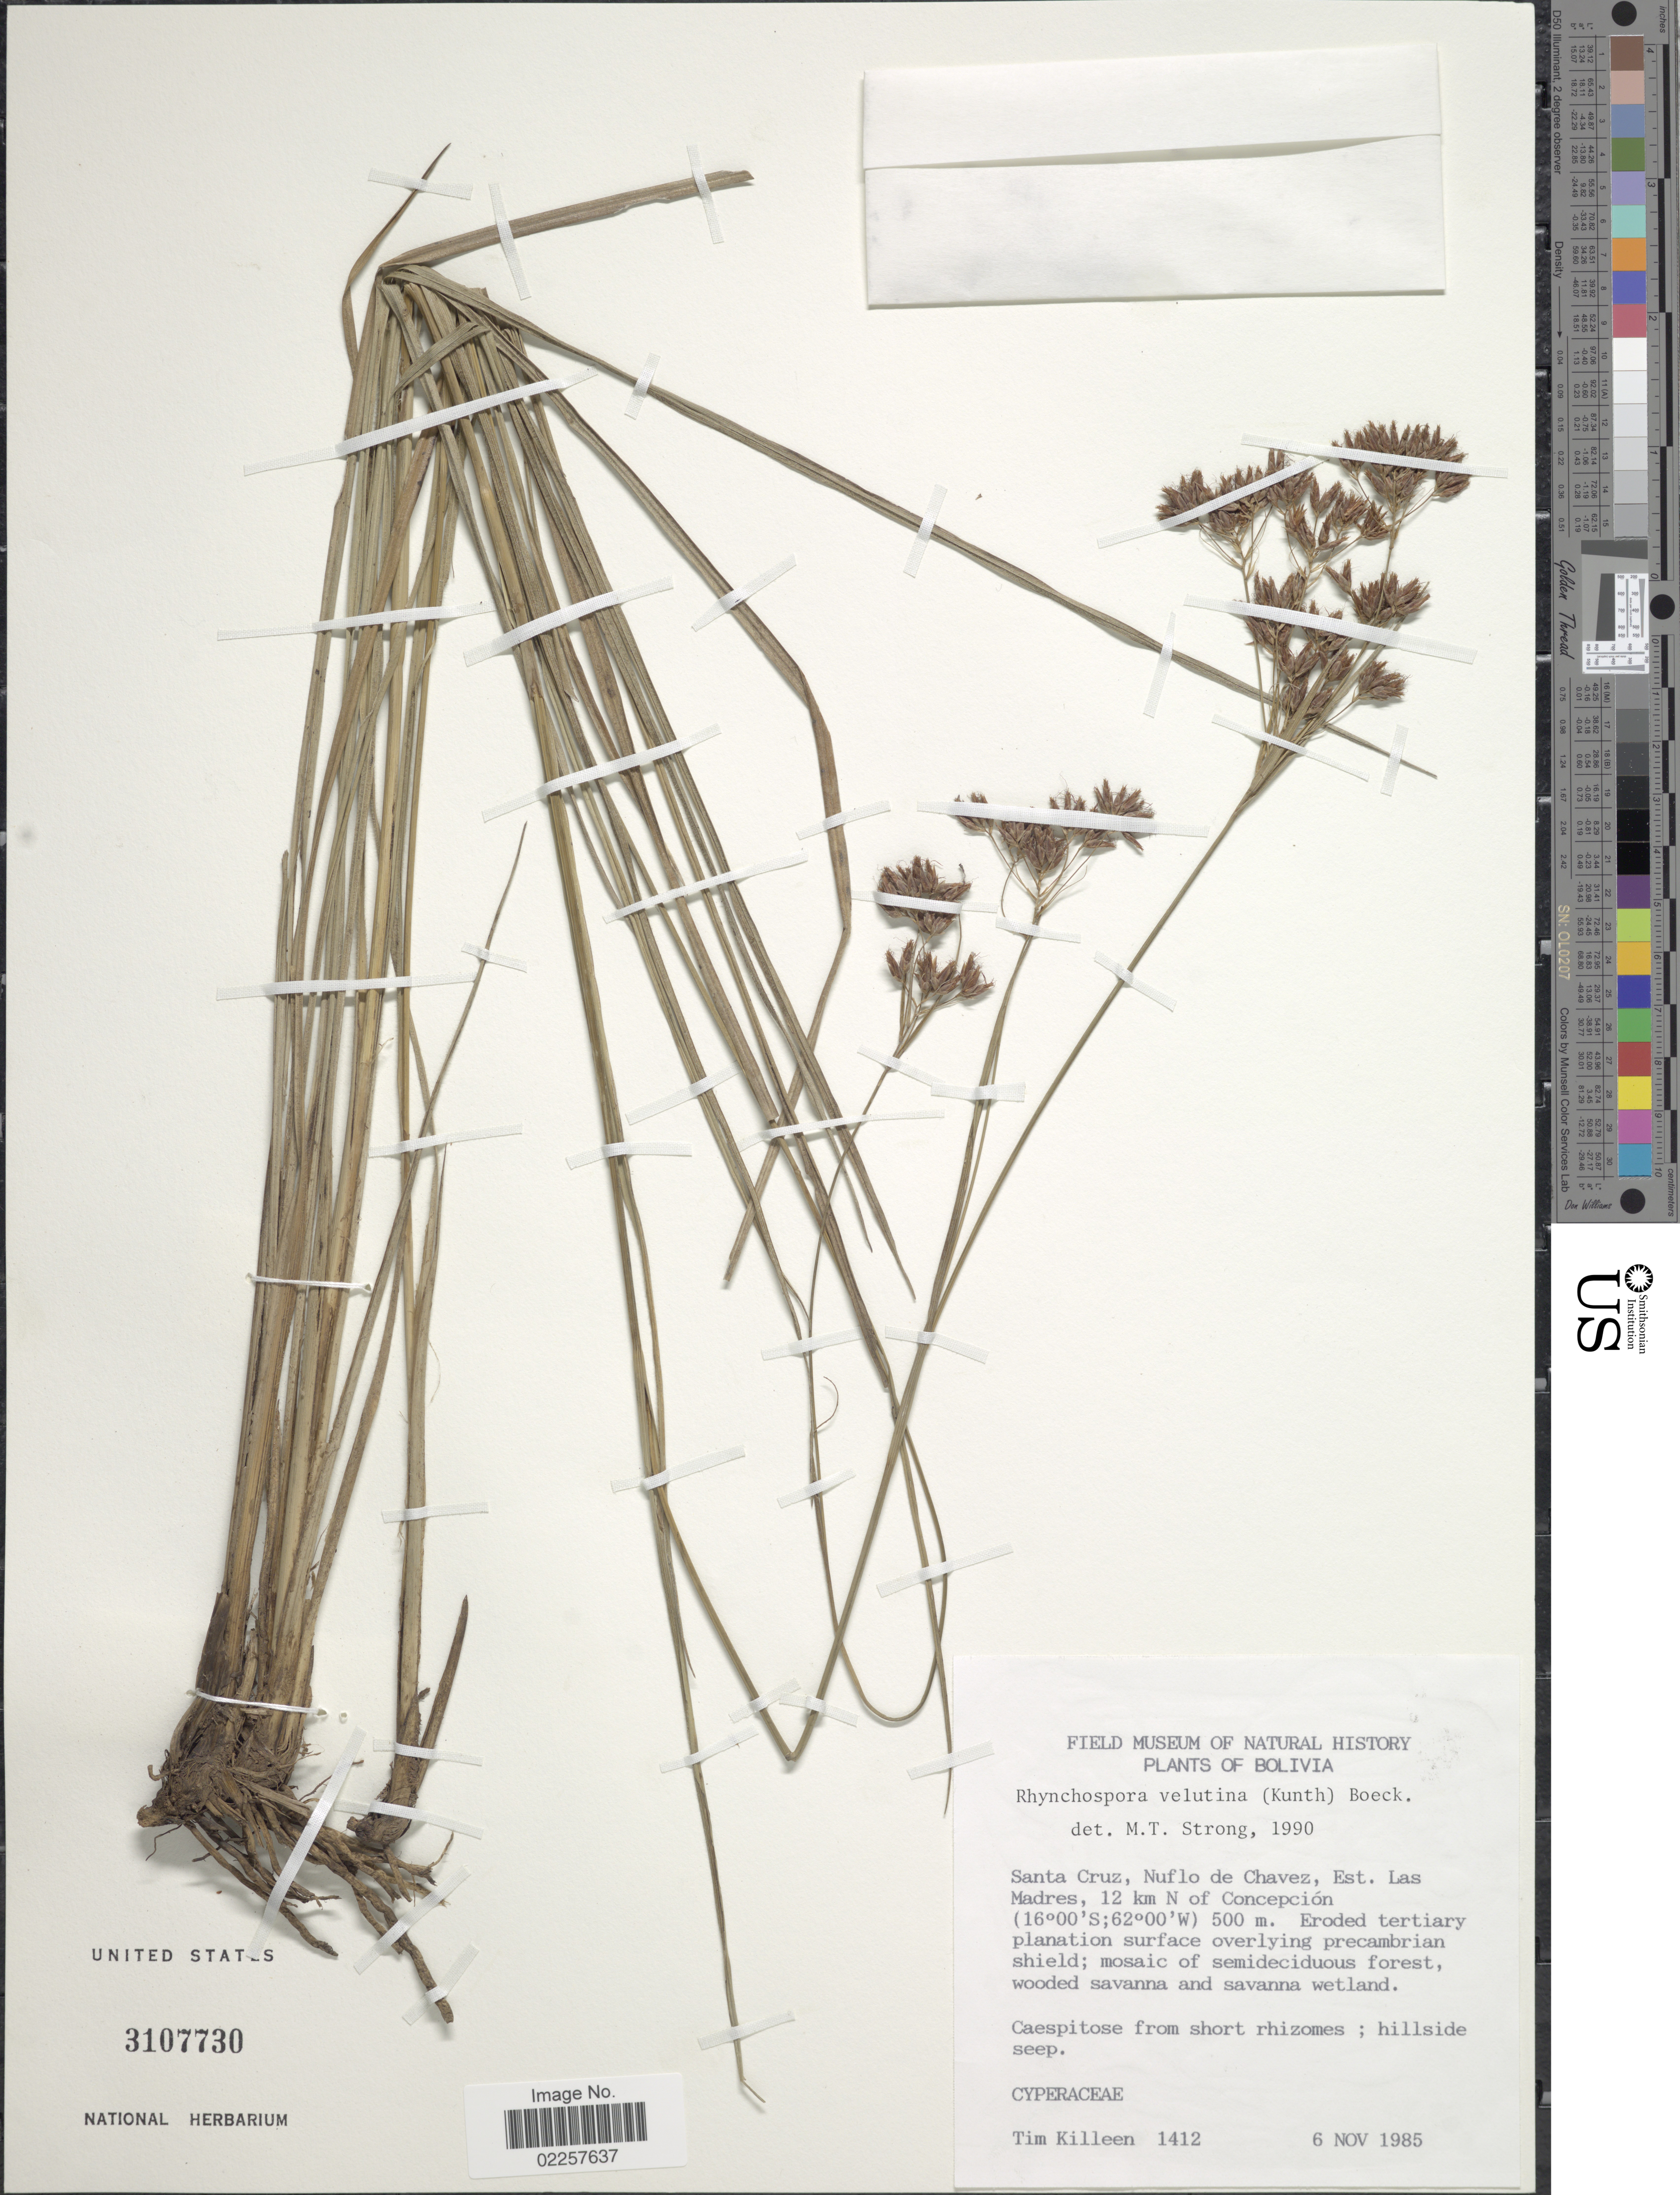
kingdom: Plantae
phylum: Tracheophyta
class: Liliopsida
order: Poales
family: Cyperaceae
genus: Rhynchospora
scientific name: Rhynchospora velutina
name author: (Kunth) Boeckeler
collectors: T. J. Killeen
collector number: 1412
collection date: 1985-11-06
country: Bolivia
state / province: Santa Cruz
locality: Nuflo de Chavez, Est. La Pachanga, 5 km S of Concepcion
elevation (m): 500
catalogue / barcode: US 3107730